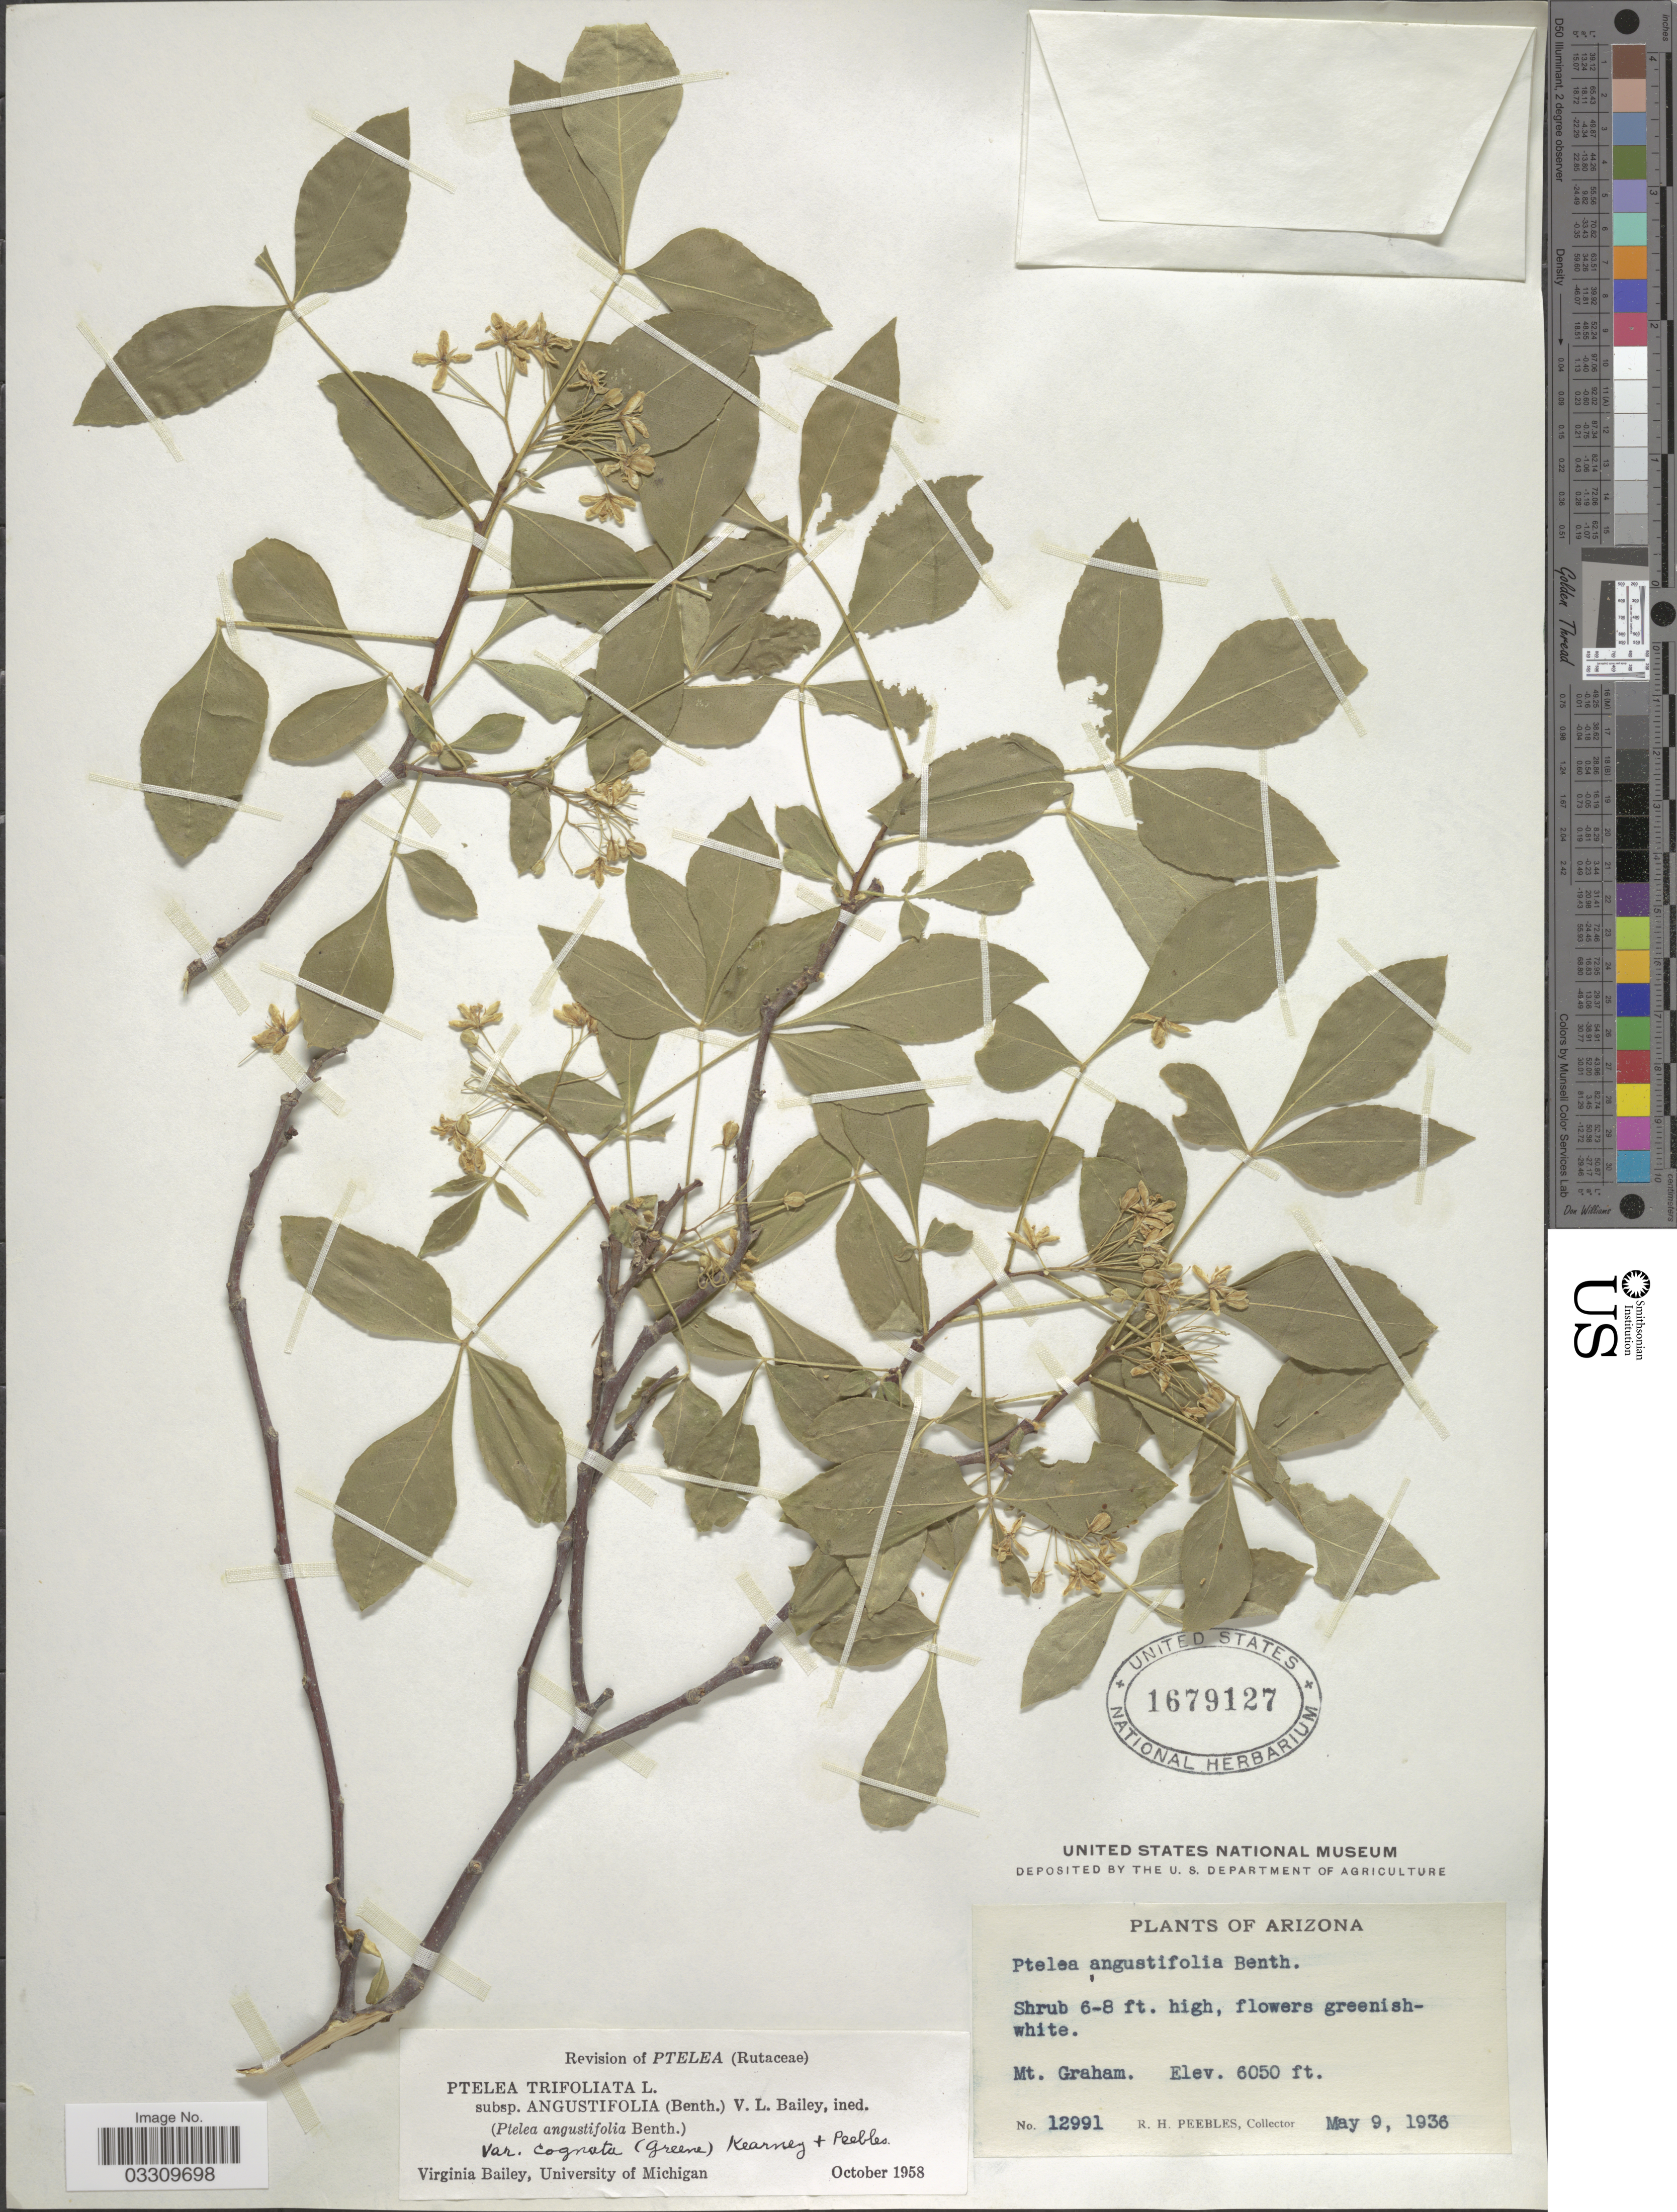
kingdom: Plantae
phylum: Tracheophyta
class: Magnoliopsida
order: Sapindales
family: Rutaceae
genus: Ptelea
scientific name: Ptelea trifoliata var. cognata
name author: (Greene) V. L. Bailey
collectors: R. H. Peebles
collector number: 12991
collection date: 1936-05-09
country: United States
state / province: Arizona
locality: Mt. Graham.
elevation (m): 1844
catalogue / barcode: US 1679127